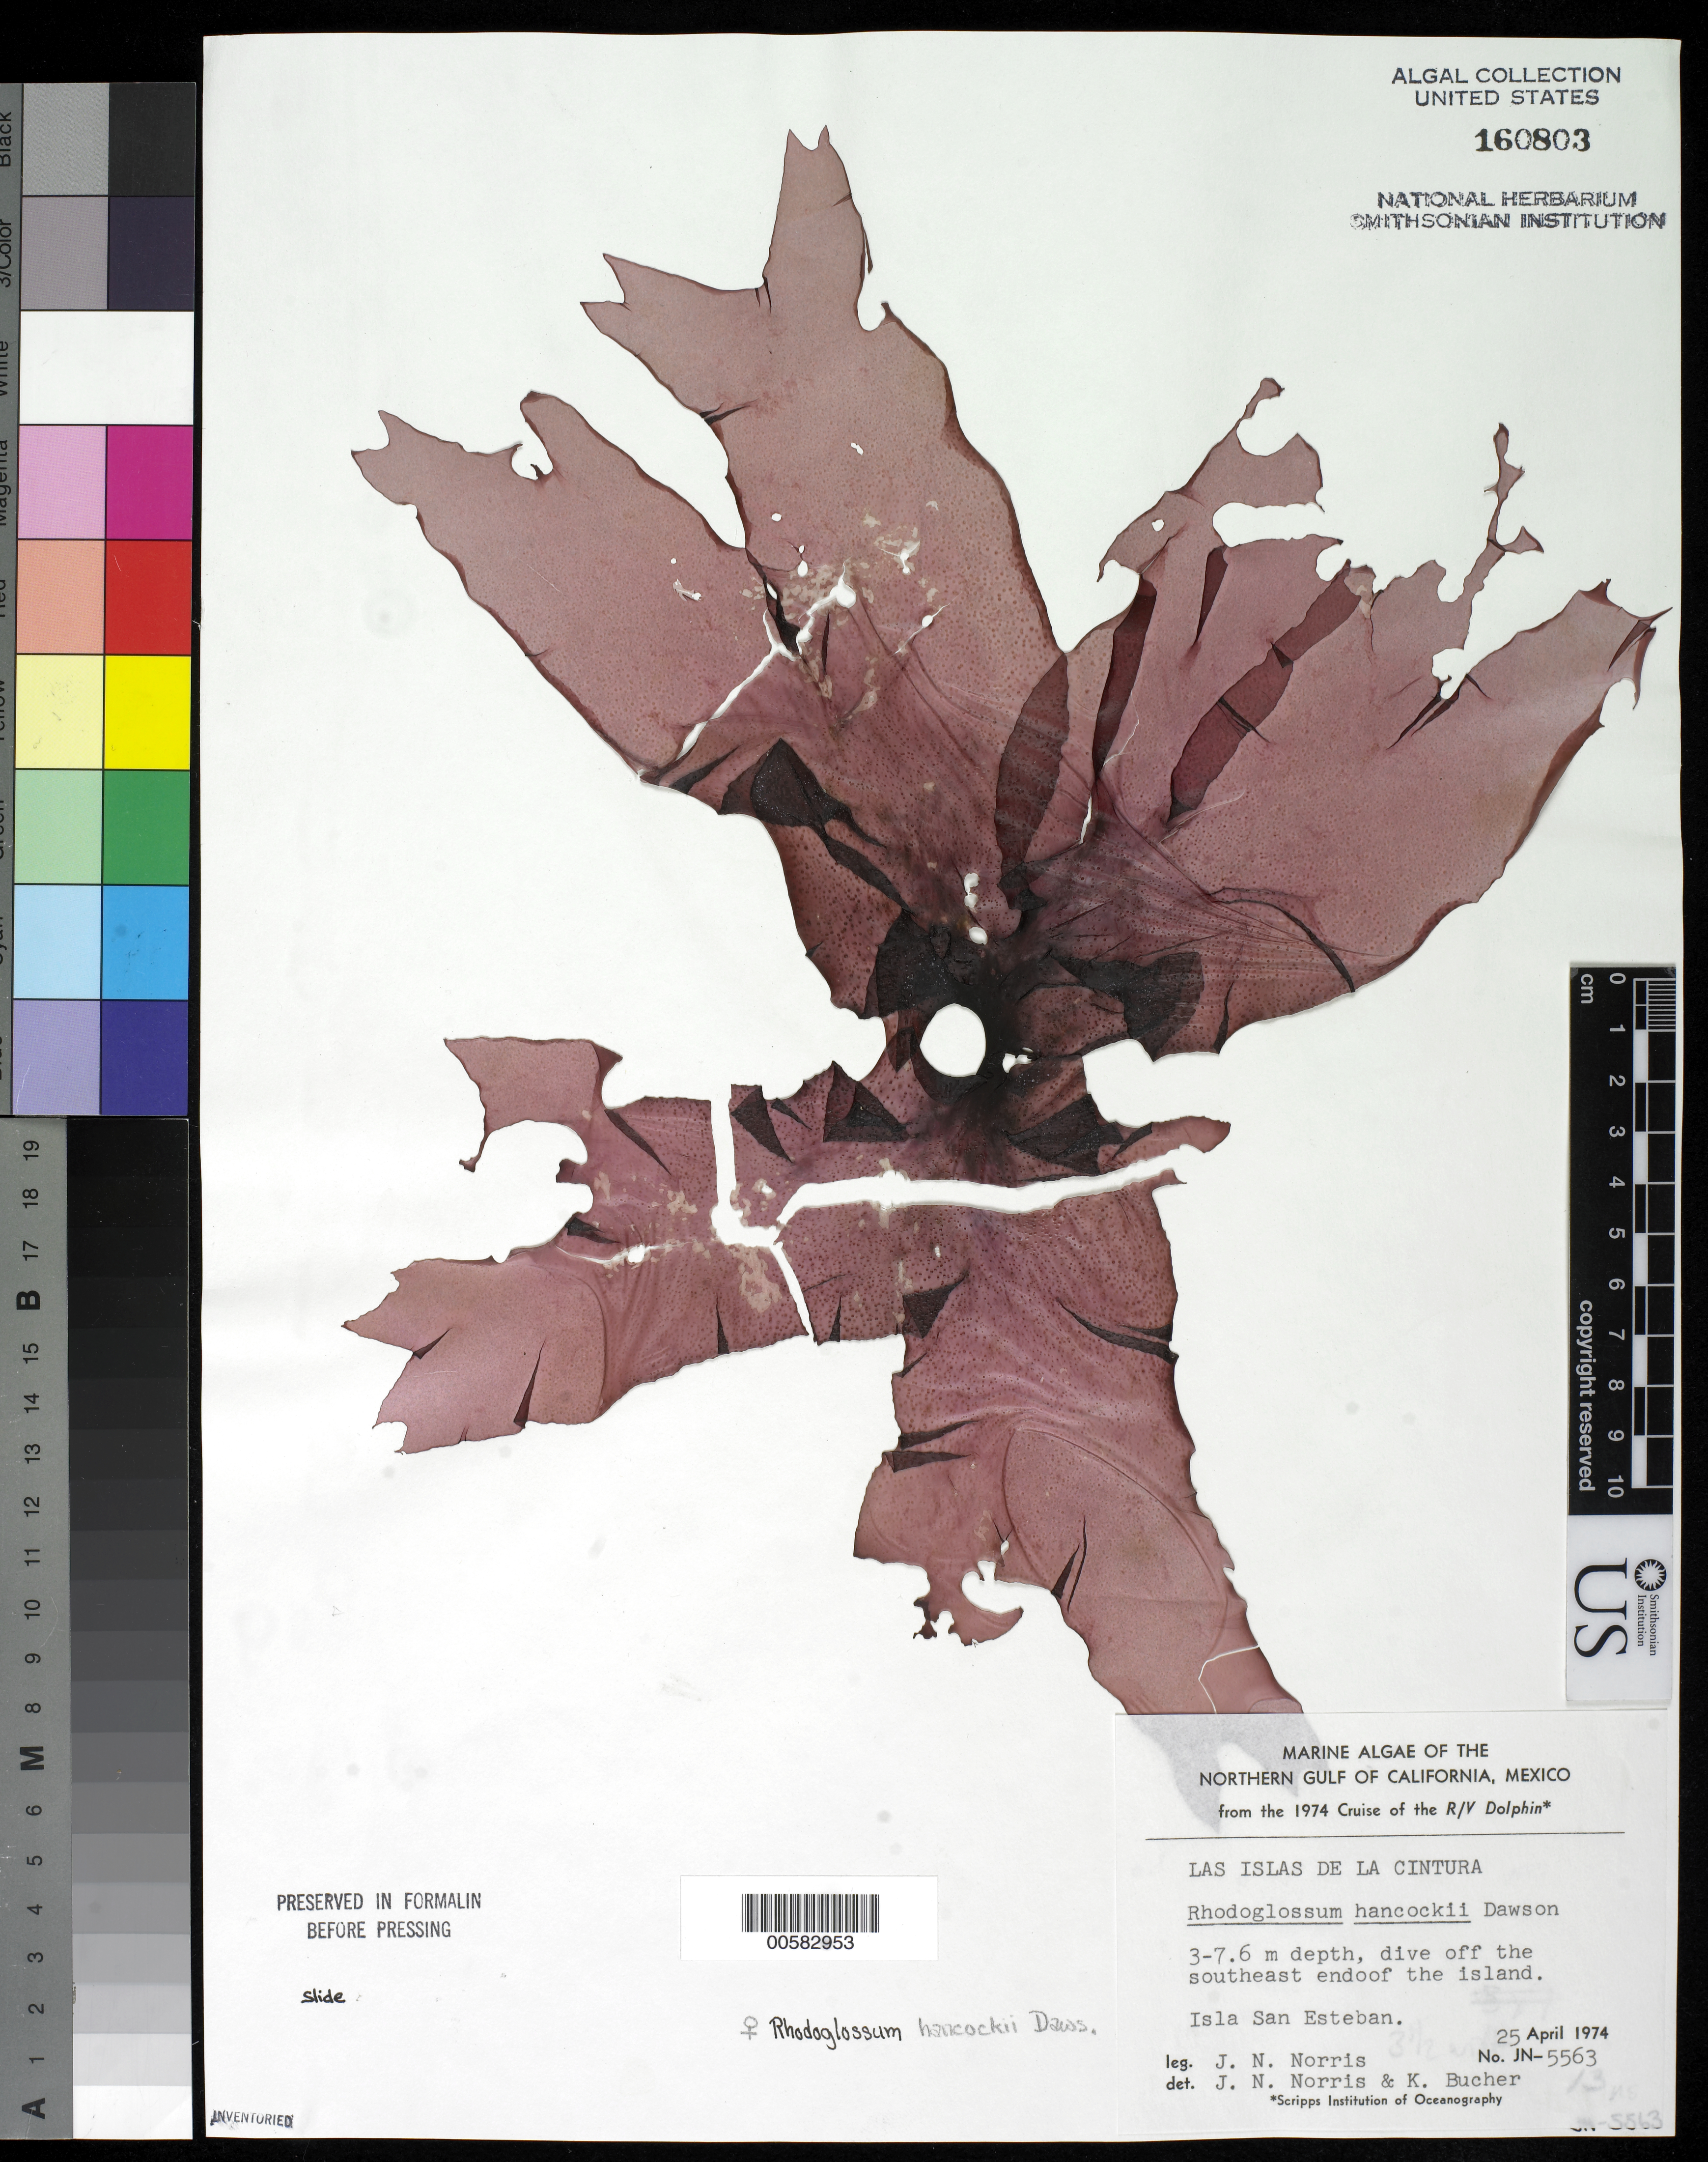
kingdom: Plantae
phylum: Rhodophyta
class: Florideophyceae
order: Gigartinales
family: Gigartinaceae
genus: Rhodoglossum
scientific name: Rhodoglossum hancockii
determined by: Norris, J. N.; Bucher, K. E.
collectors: J. N. Norris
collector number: JN-5563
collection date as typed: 25 Apr 1974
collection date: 1974-04-25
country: Mexico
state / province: Baja California Norte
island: Isla San Esteban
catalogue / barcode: US 160803